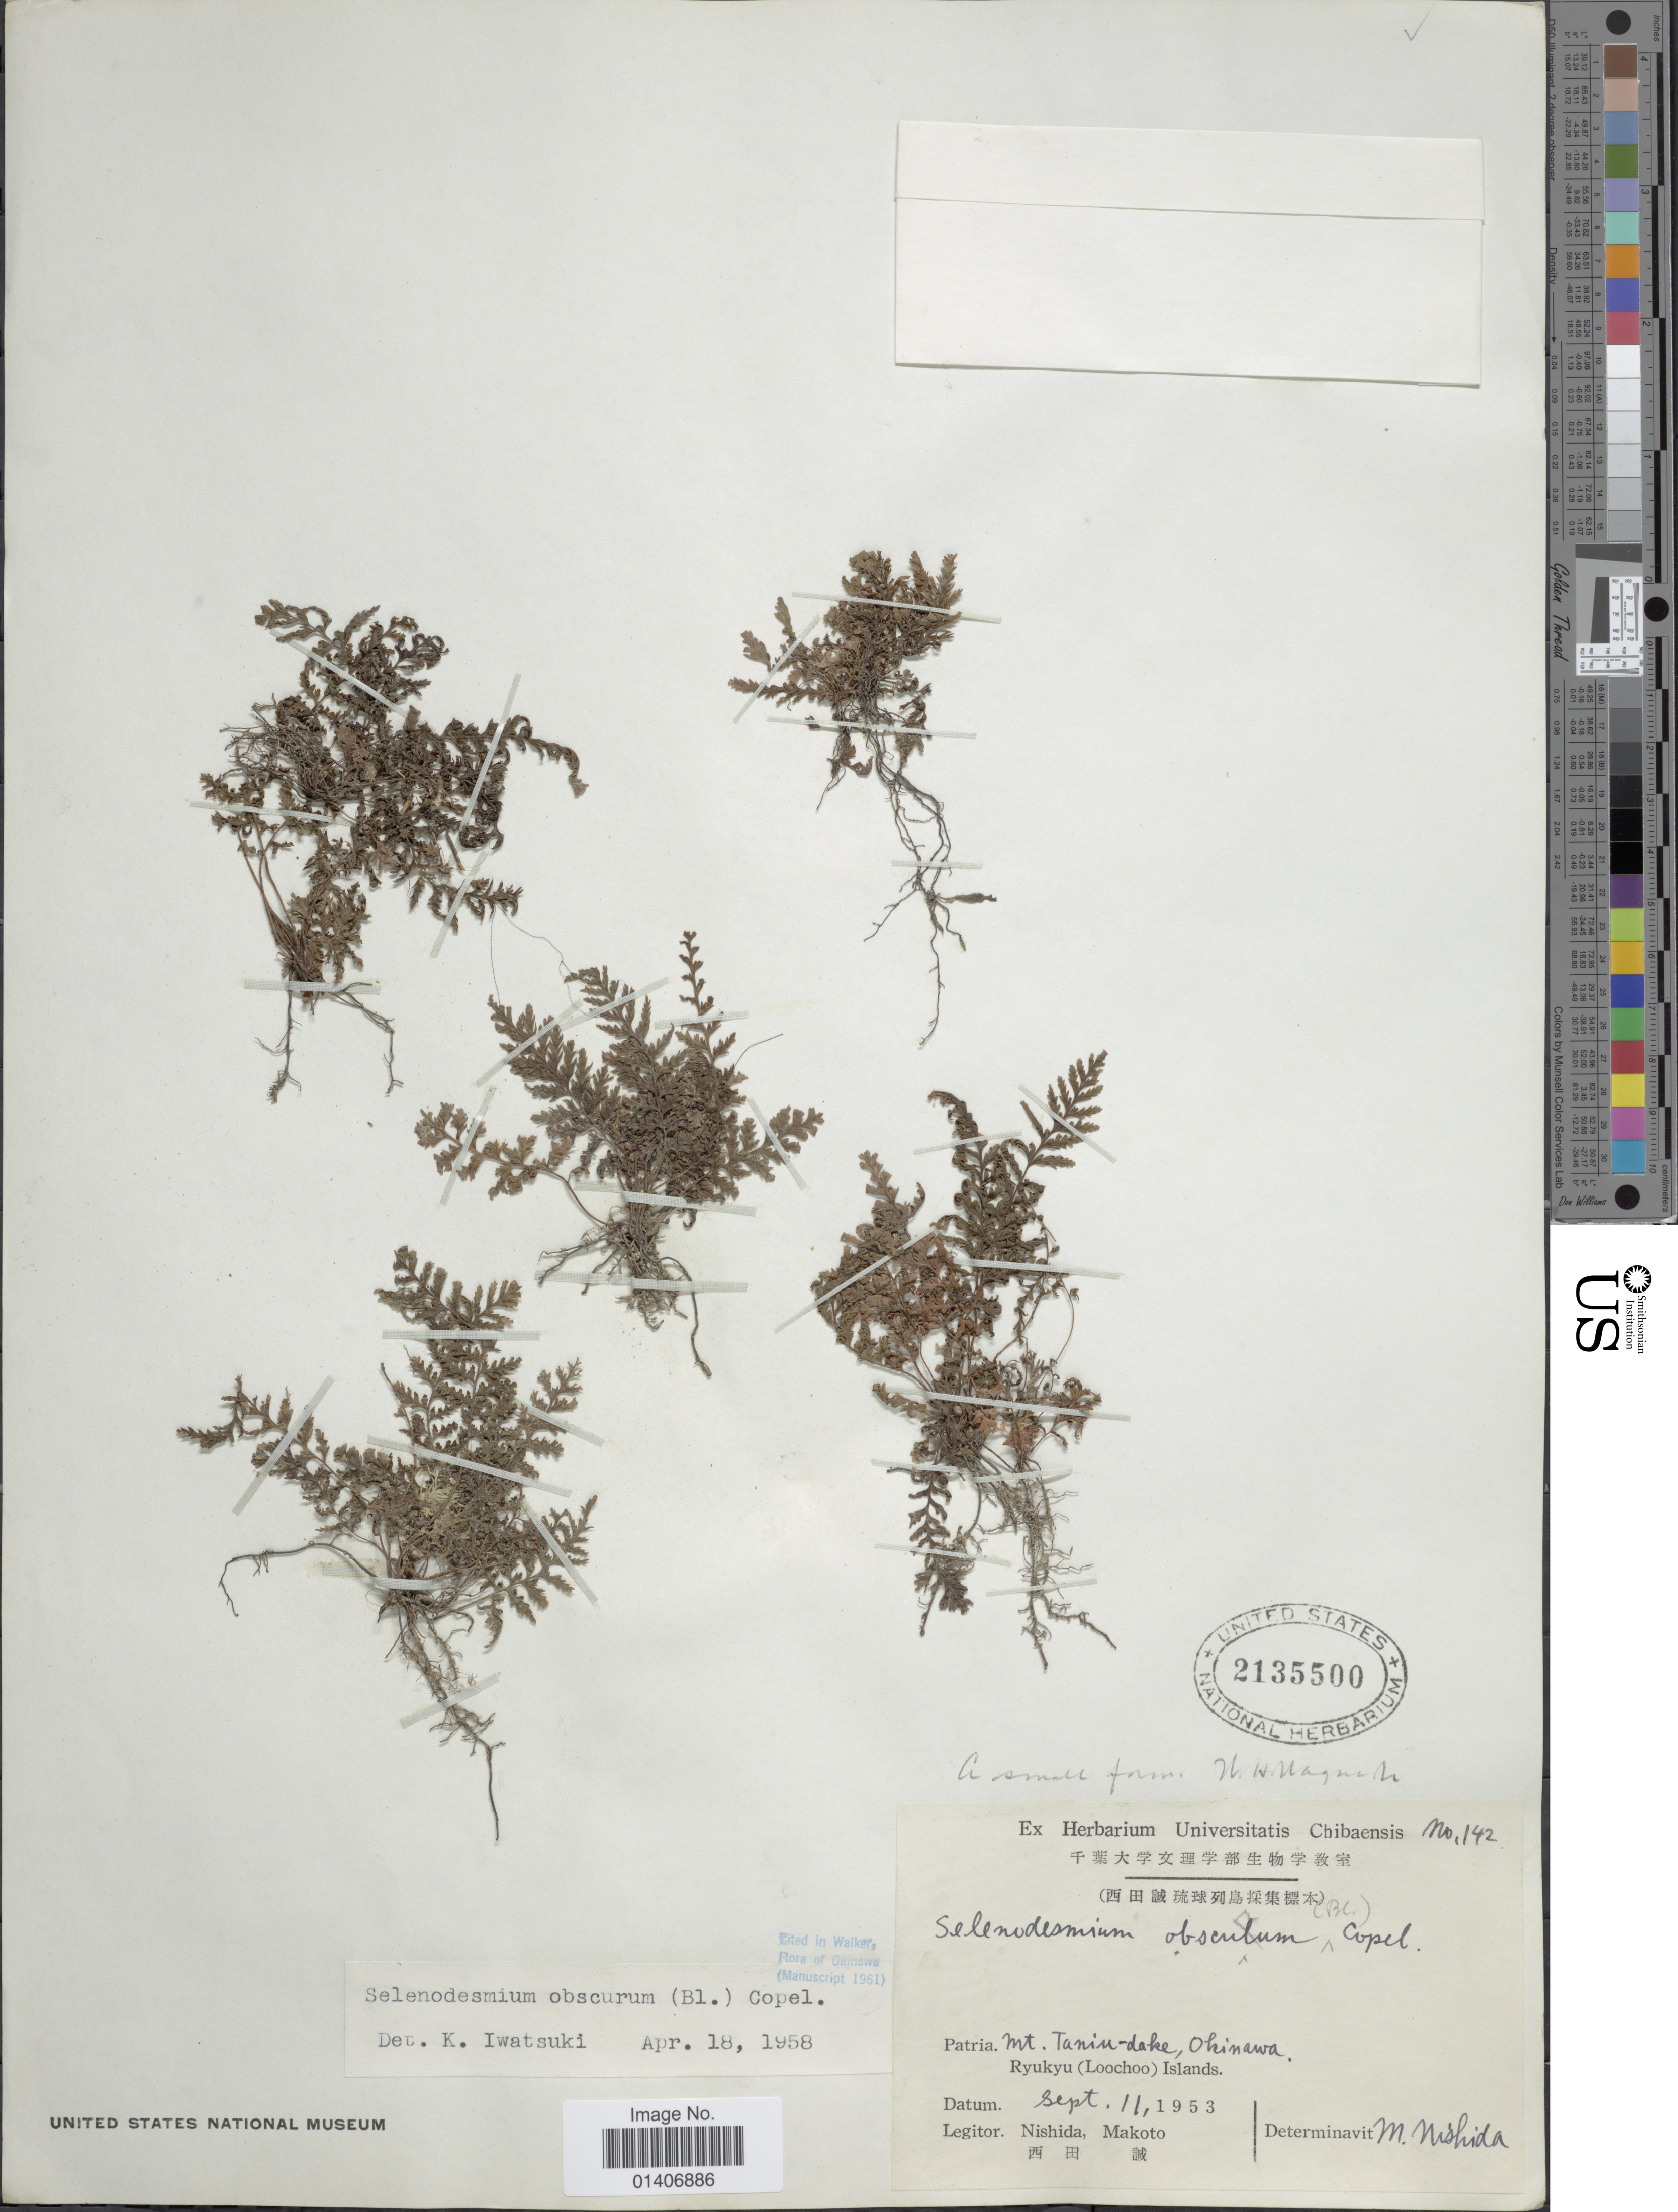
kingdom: Plantae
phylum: Tracheophyta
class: Polypodiopsida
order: Hymenophyllales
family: Hymenophyllaceae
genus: Abrodictyum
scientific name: Abrodictyum obscurum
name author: (Blume) Ebihara & K. Iwats.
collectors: N. Makoto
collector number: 142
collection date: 1953-09-11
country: Japan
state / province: Okinawa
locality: Mt Taniu-dake, Ryukyu (loochoo) Islands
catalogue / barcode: US 2135500